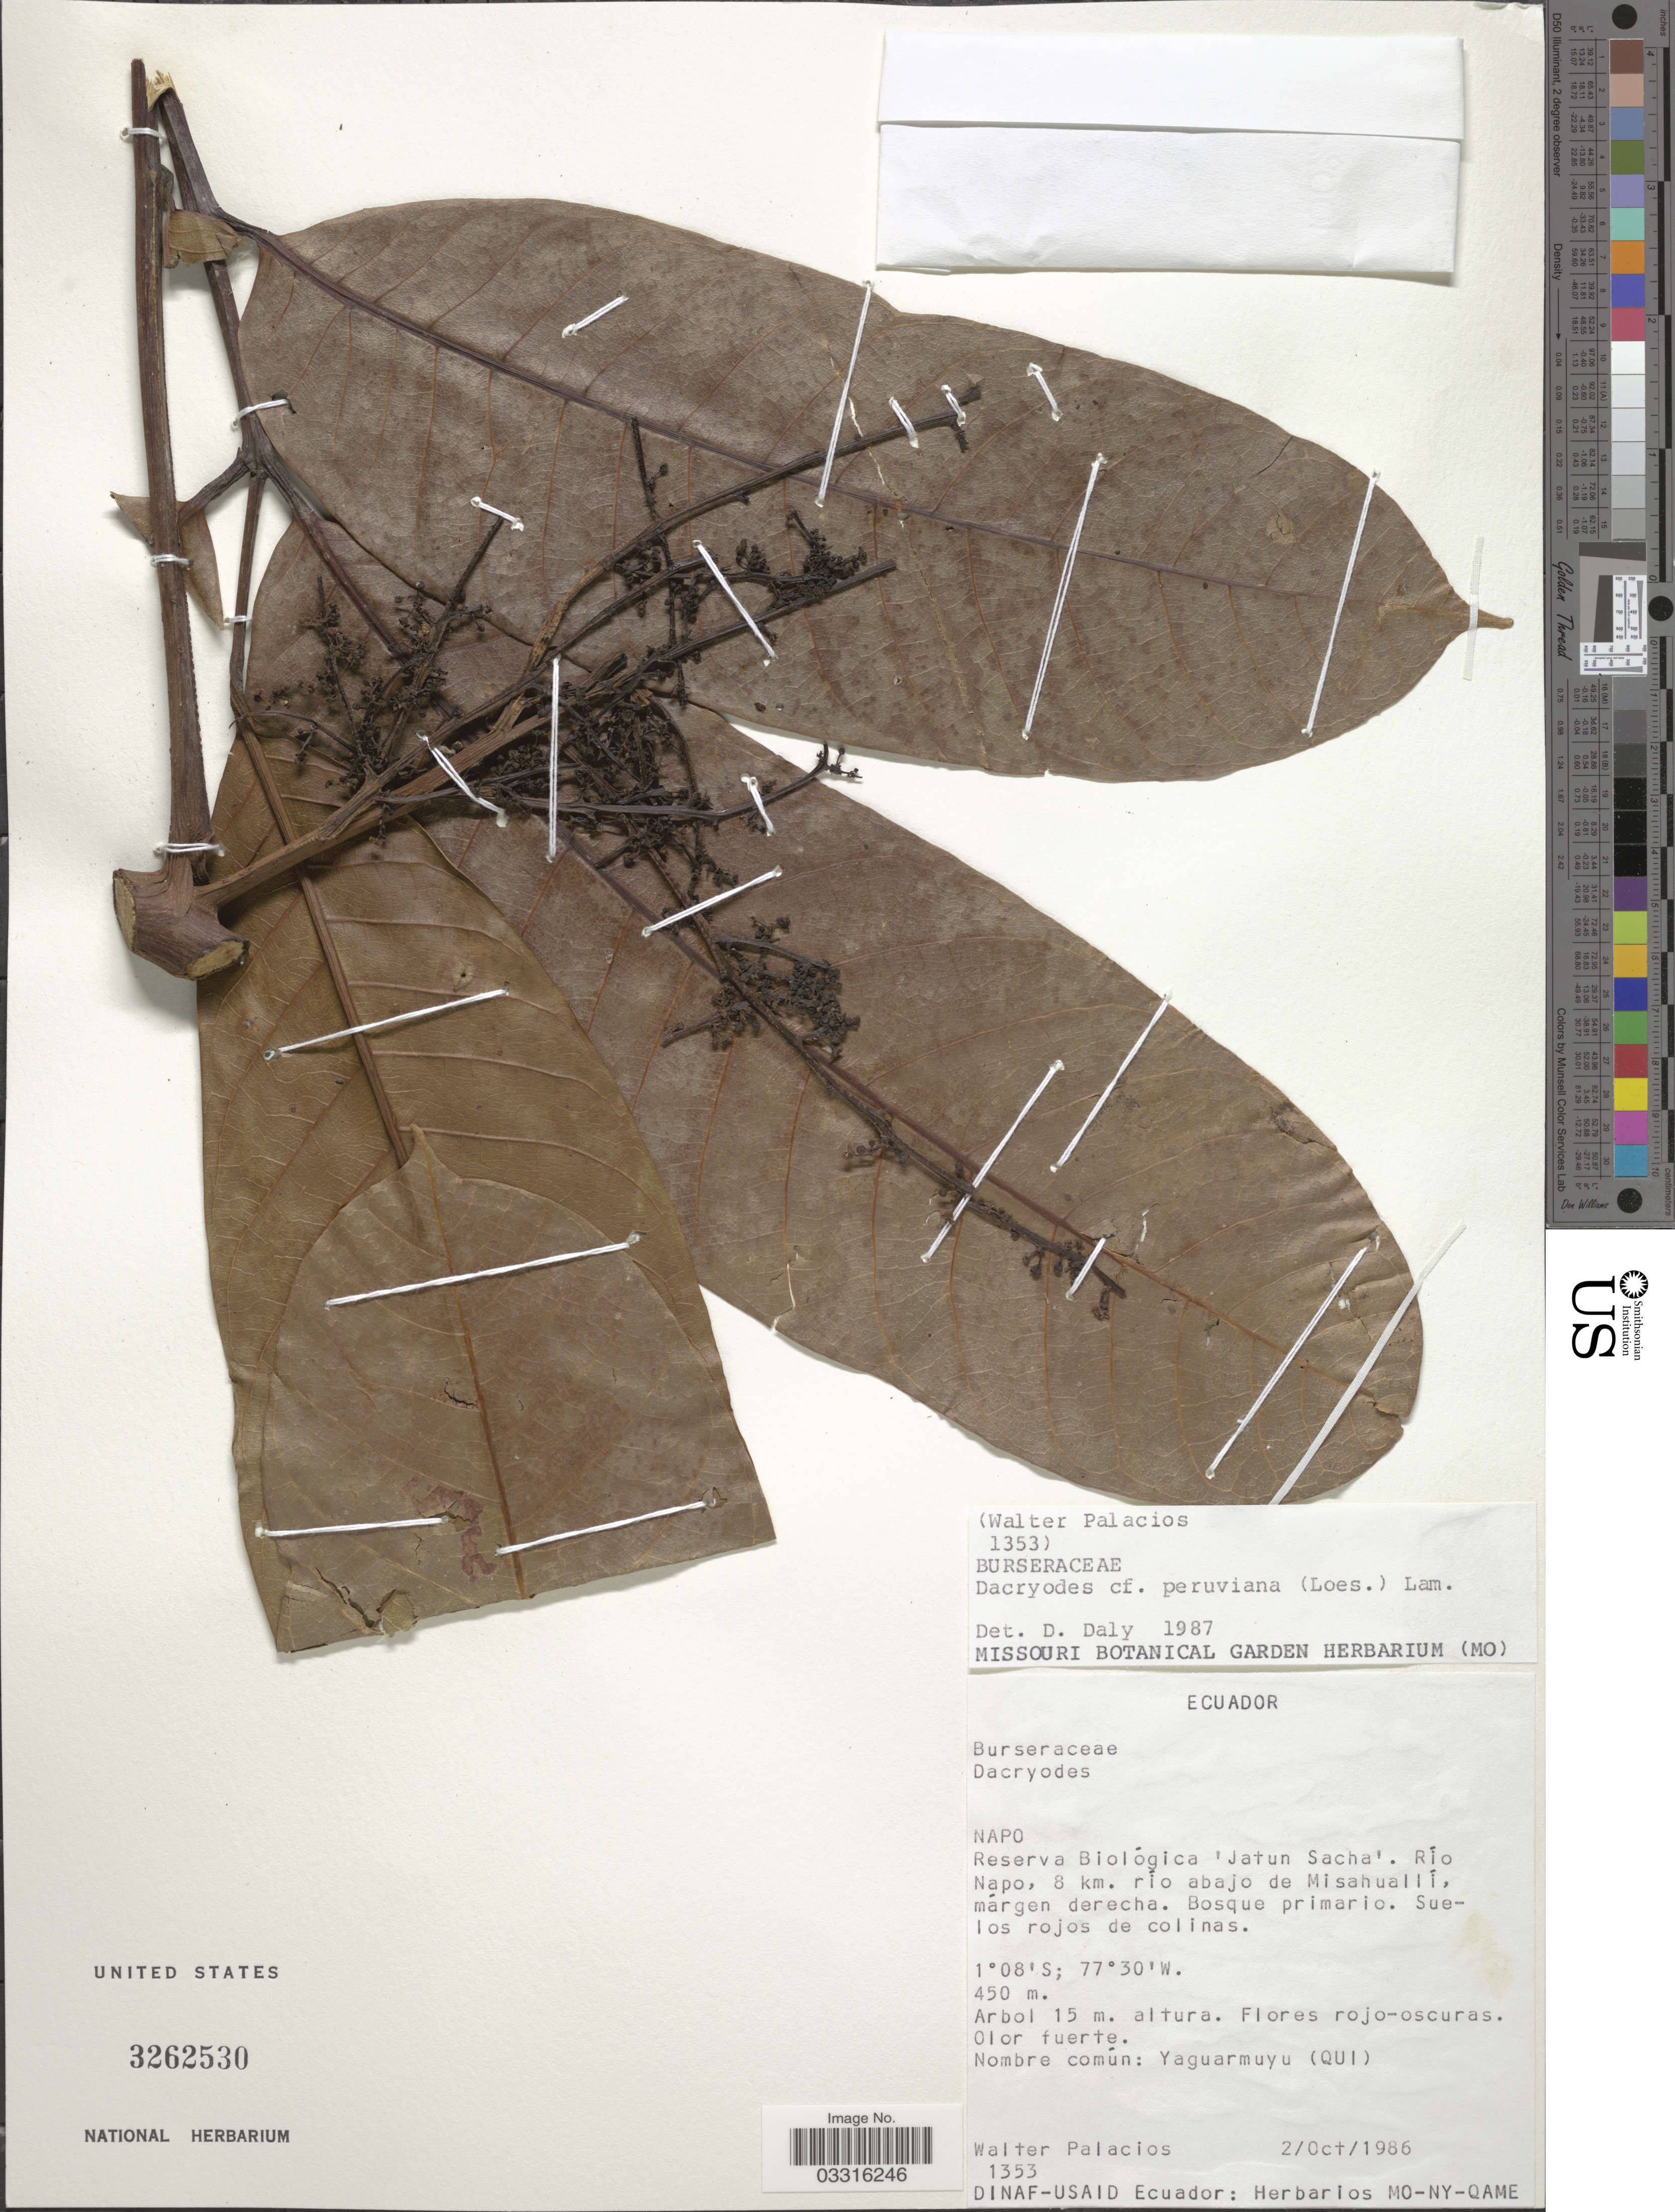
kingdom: Plantae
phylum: Tracheophyta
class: Magnoliopsida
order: Sapindales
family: Burseraceae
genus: Dacryodes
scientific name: Dacryodes peruviana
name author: (Loes.) H.J. Lam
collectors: W. Palacios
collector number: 1353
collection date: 1986-10-02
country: Ecuador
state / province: Napo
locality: Reserva Biológica 'Jatun Sacha'. Río Napo, 8 km. río abajo de Misahuallí, márgen derecha.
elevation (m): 450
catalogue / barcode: US 3262530